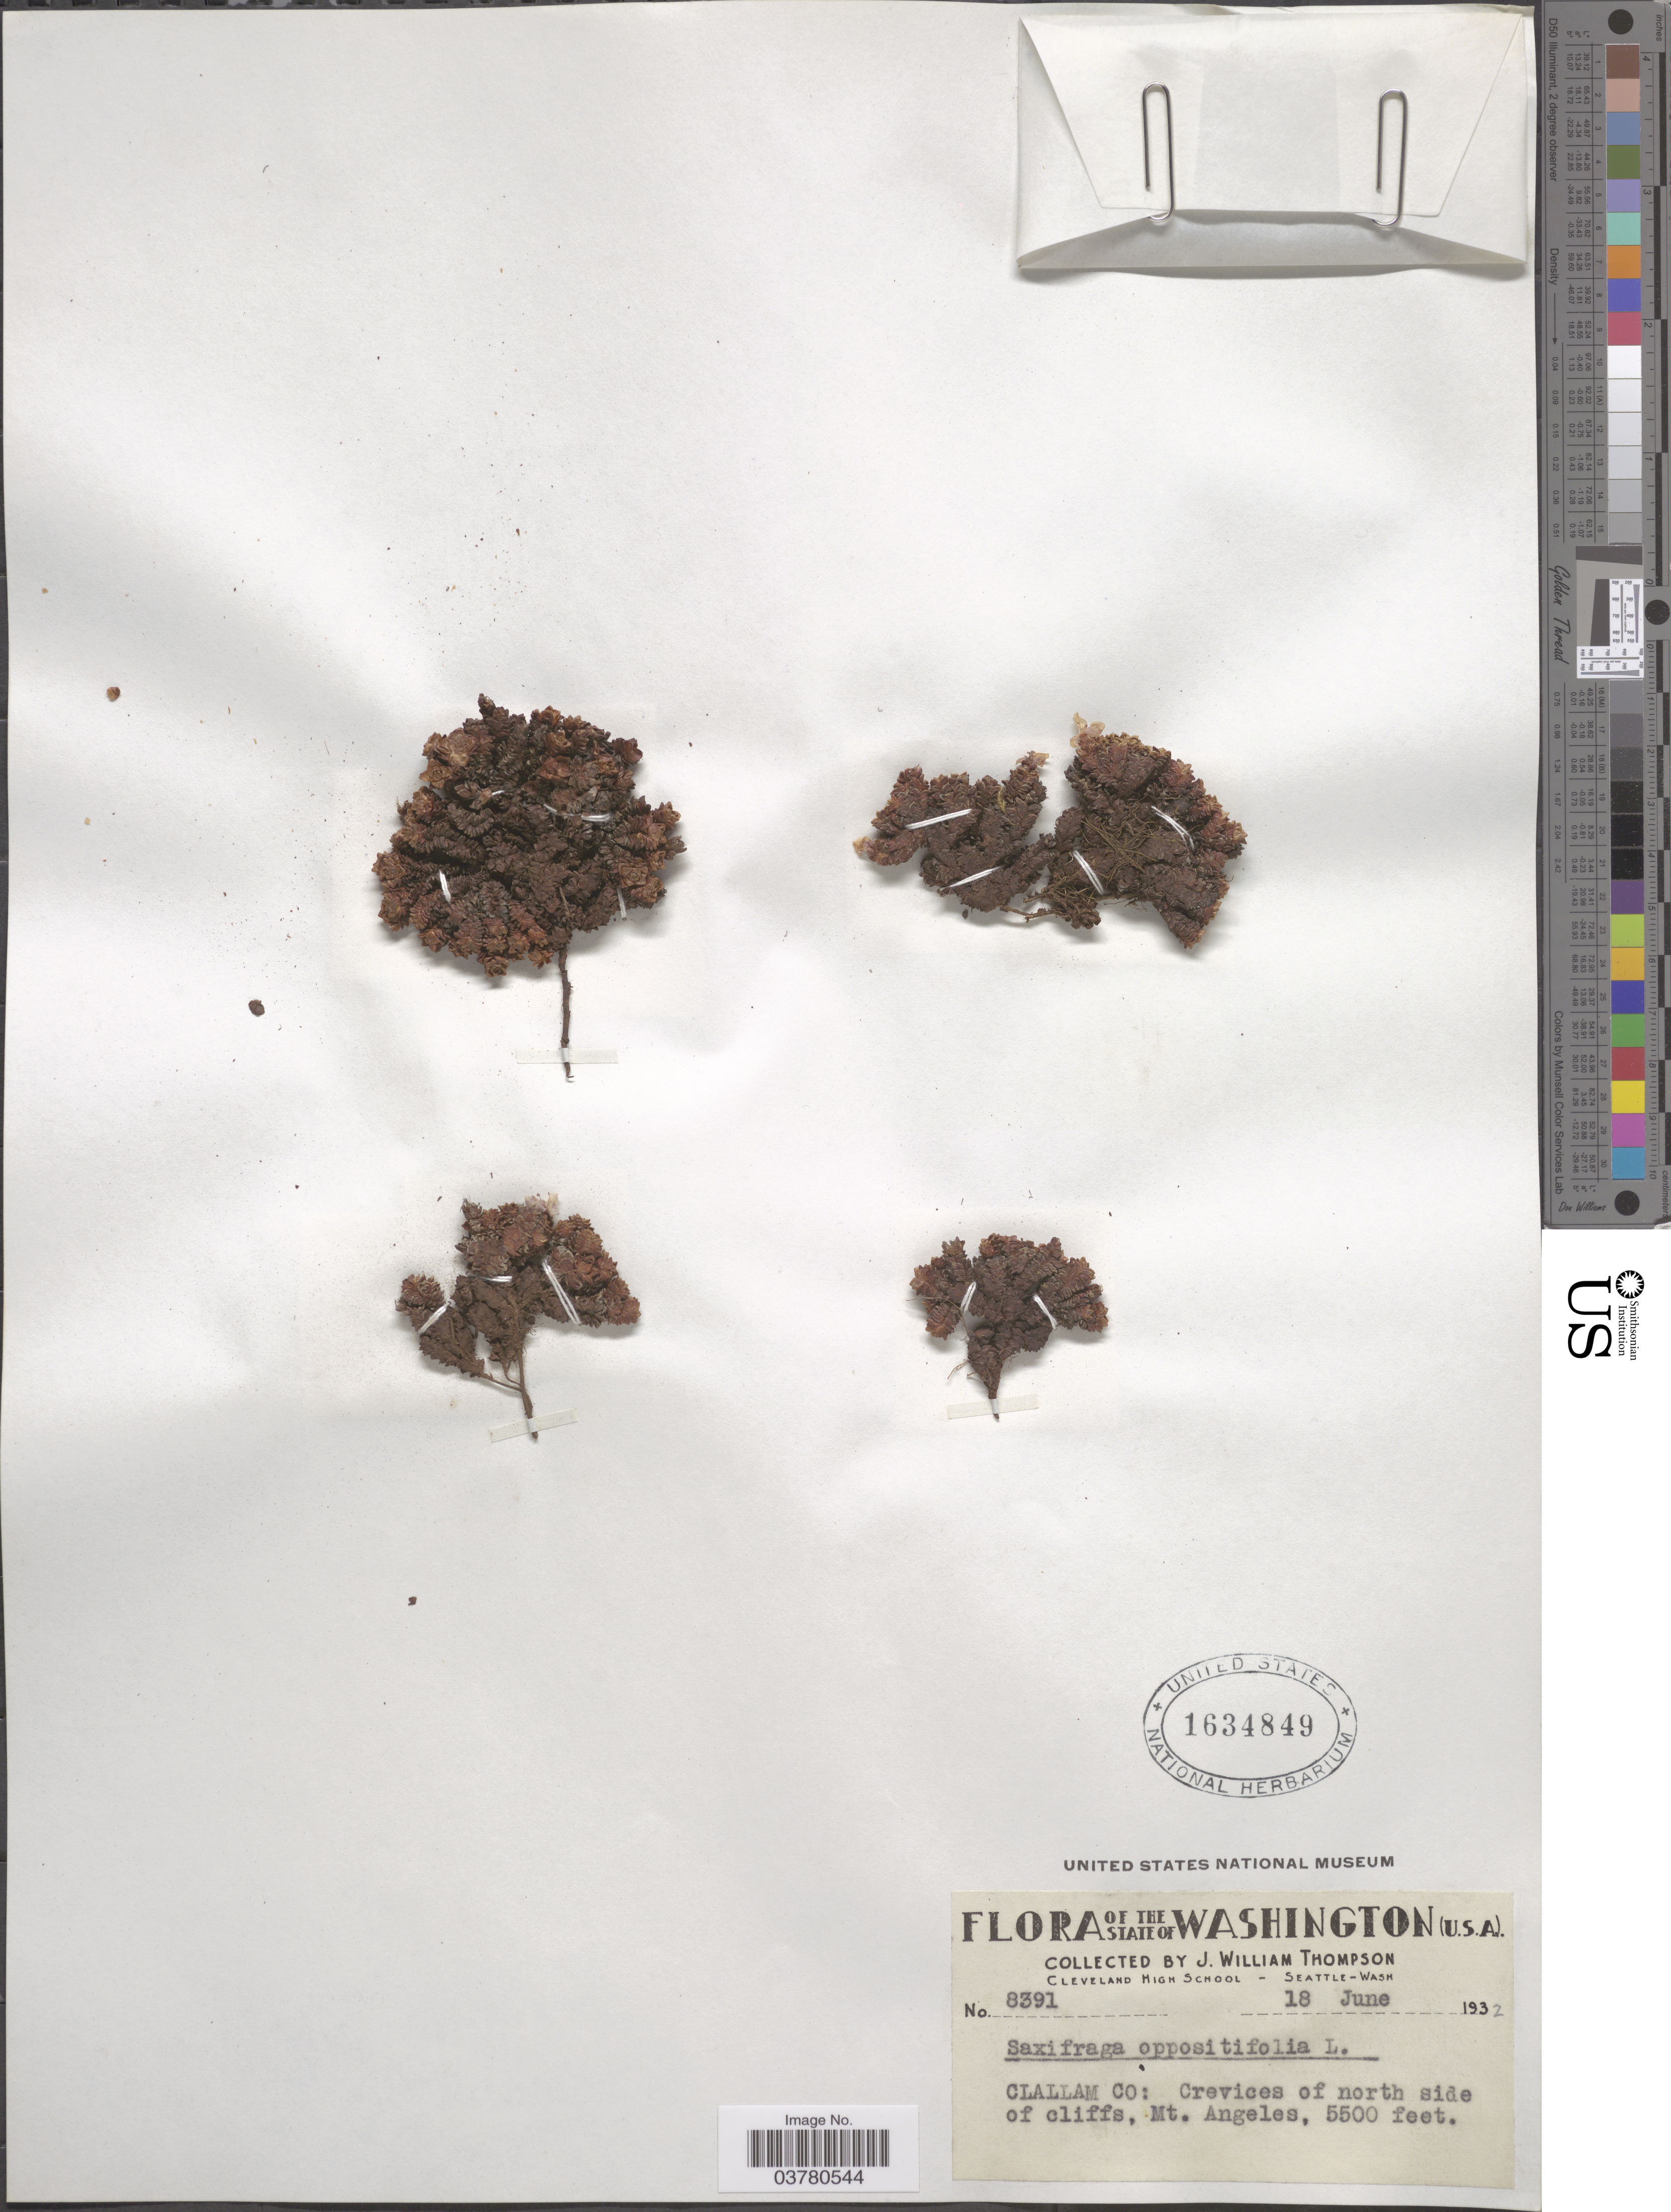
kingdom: Plantae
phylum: Tracheophyta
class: Magnoliopsida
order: Saxifragales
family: Saxifragaceae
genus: Saxifraga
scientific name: Saxifraga oppositifolia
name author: L.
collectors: J. W. Thompson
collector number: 8391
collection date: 1932-06-18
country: United States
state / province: Washington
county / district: Clallam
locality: Clallam Co: Crevices of north side of cliffs, Mt. Angeles.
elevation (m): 1676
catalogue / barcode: US 1634849